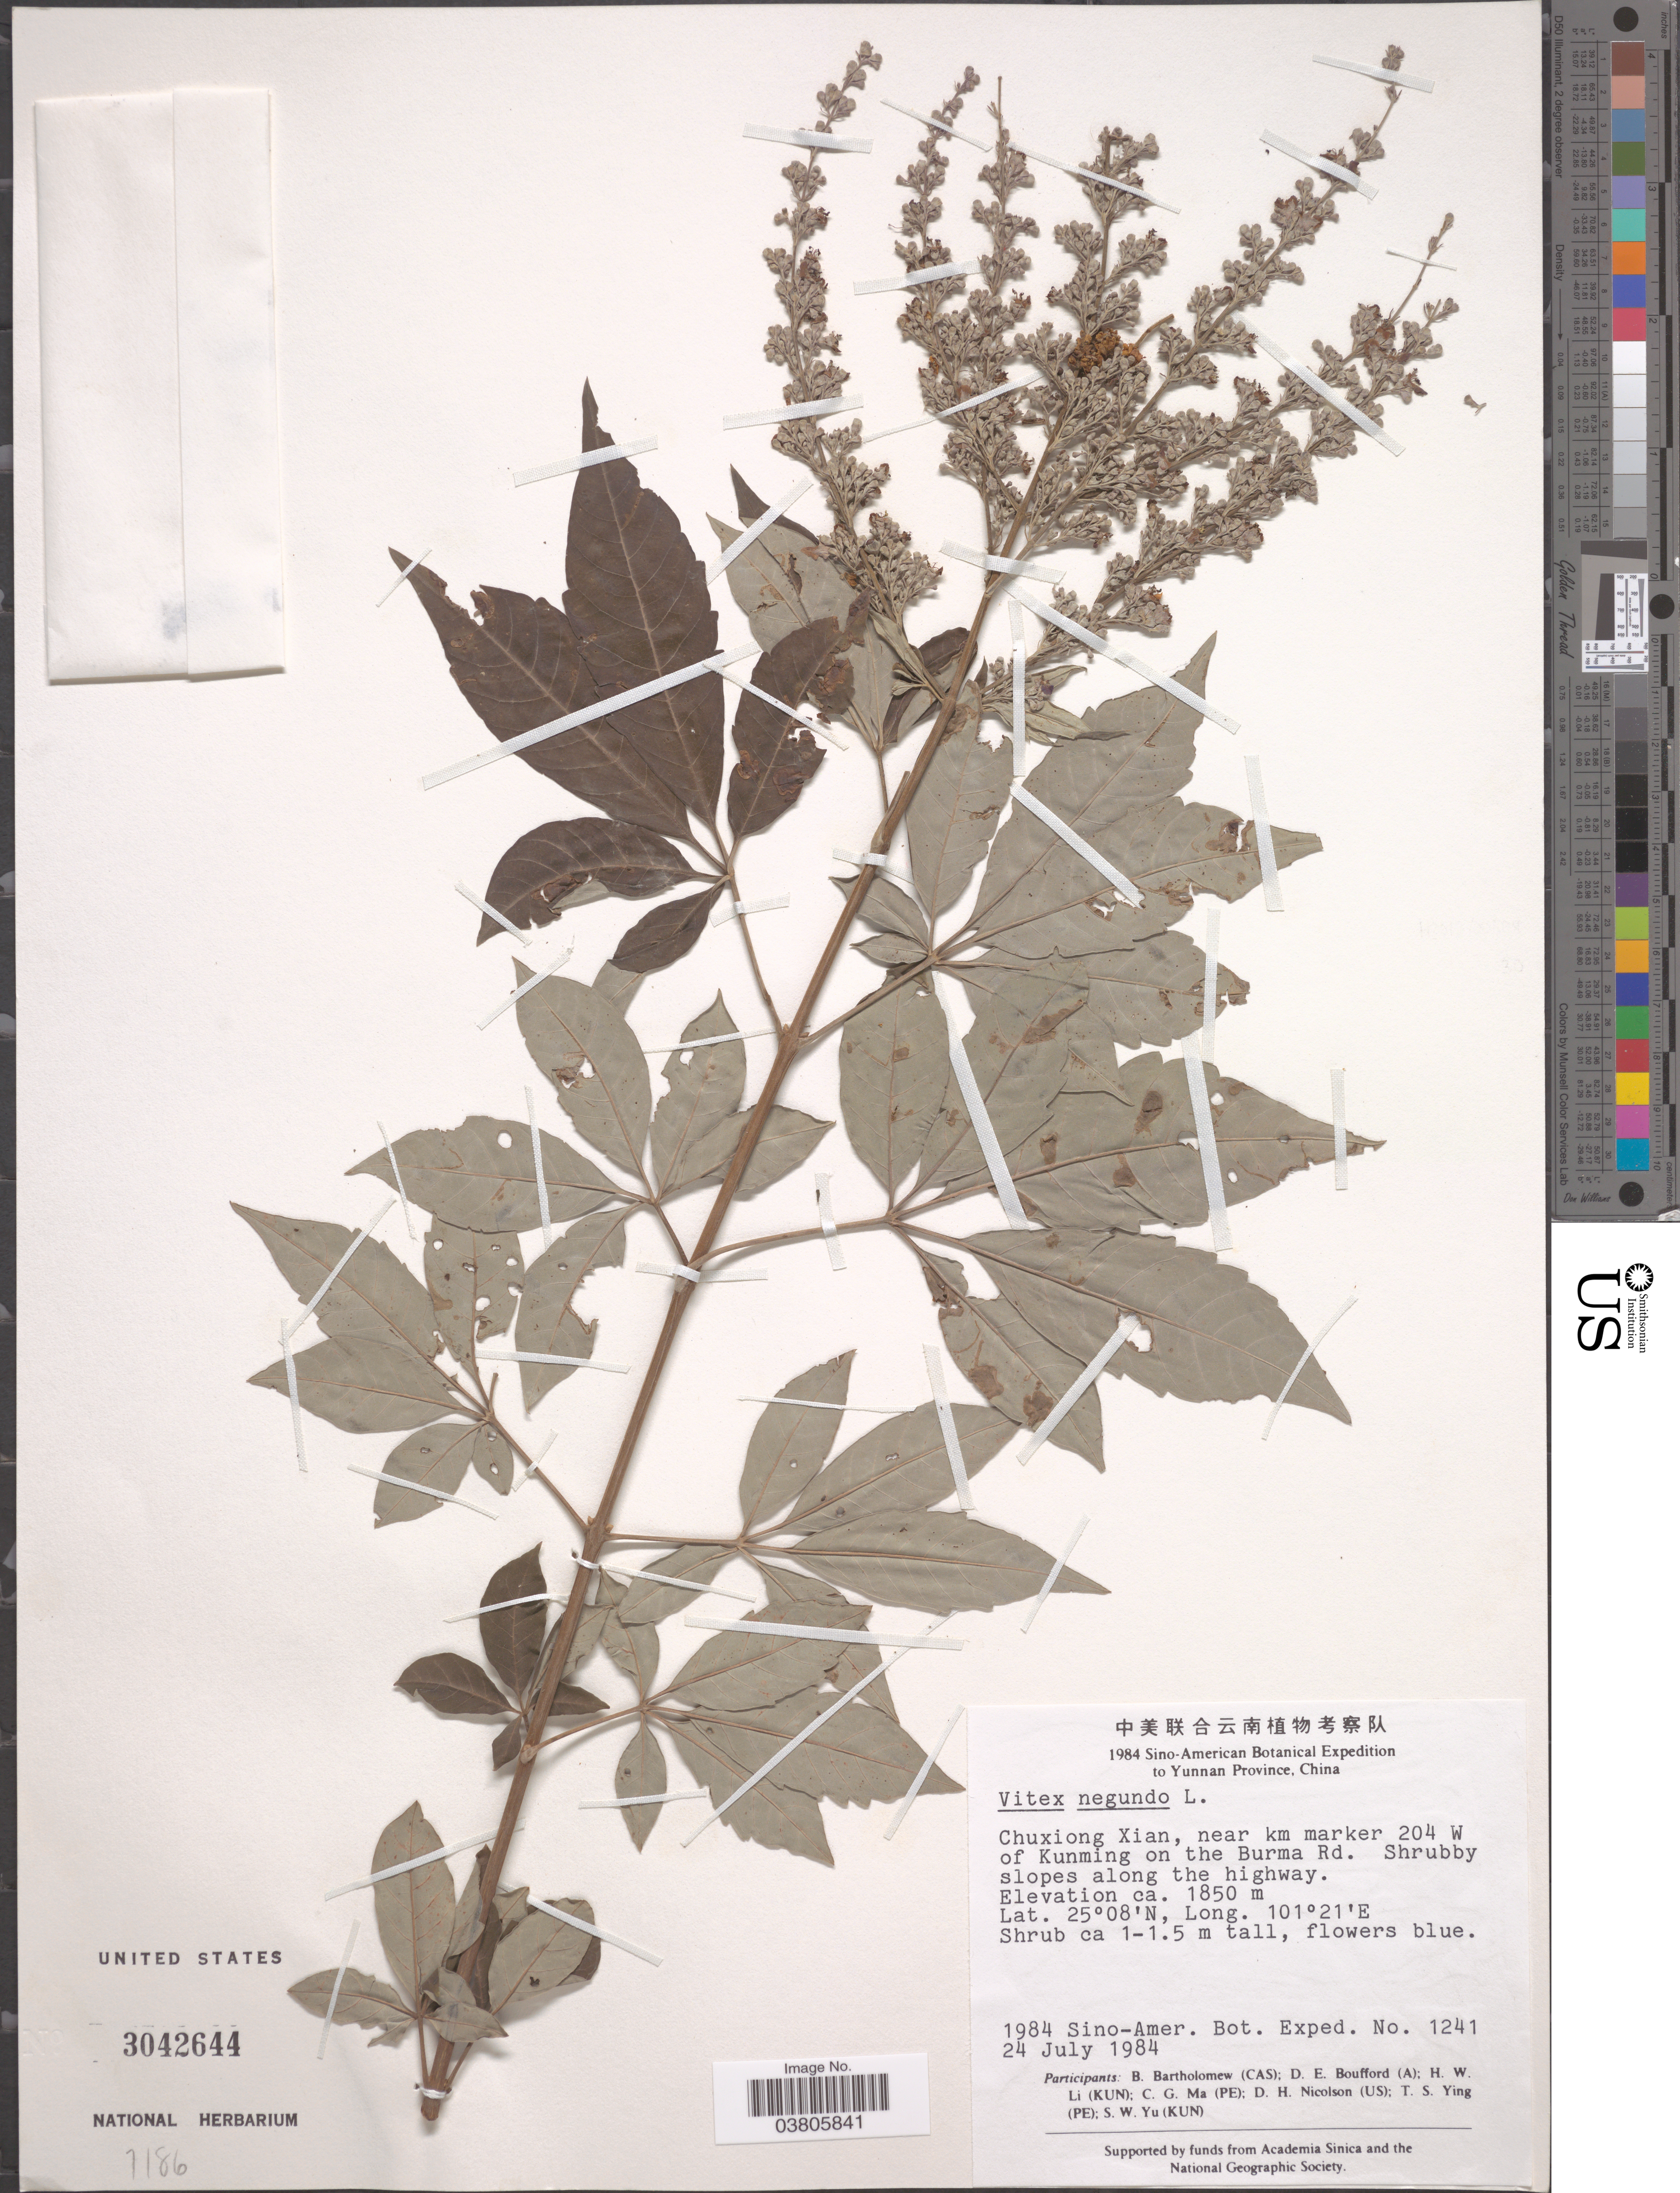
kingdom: Plantae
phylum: Tracheophyta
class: Magnoliopsida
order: Lamiales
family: Lamiaceae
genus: Vitex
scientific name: Vitex negundo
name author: L.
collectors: Sino-Amer. Bot. Exped. 1984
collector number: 1241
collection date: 1984-07-24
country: China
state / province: Yunnan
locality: Chuxiong Xian, near km marker 204 W of Kunming on the Burma Rd.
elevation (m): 1850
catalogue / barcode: US 3042644